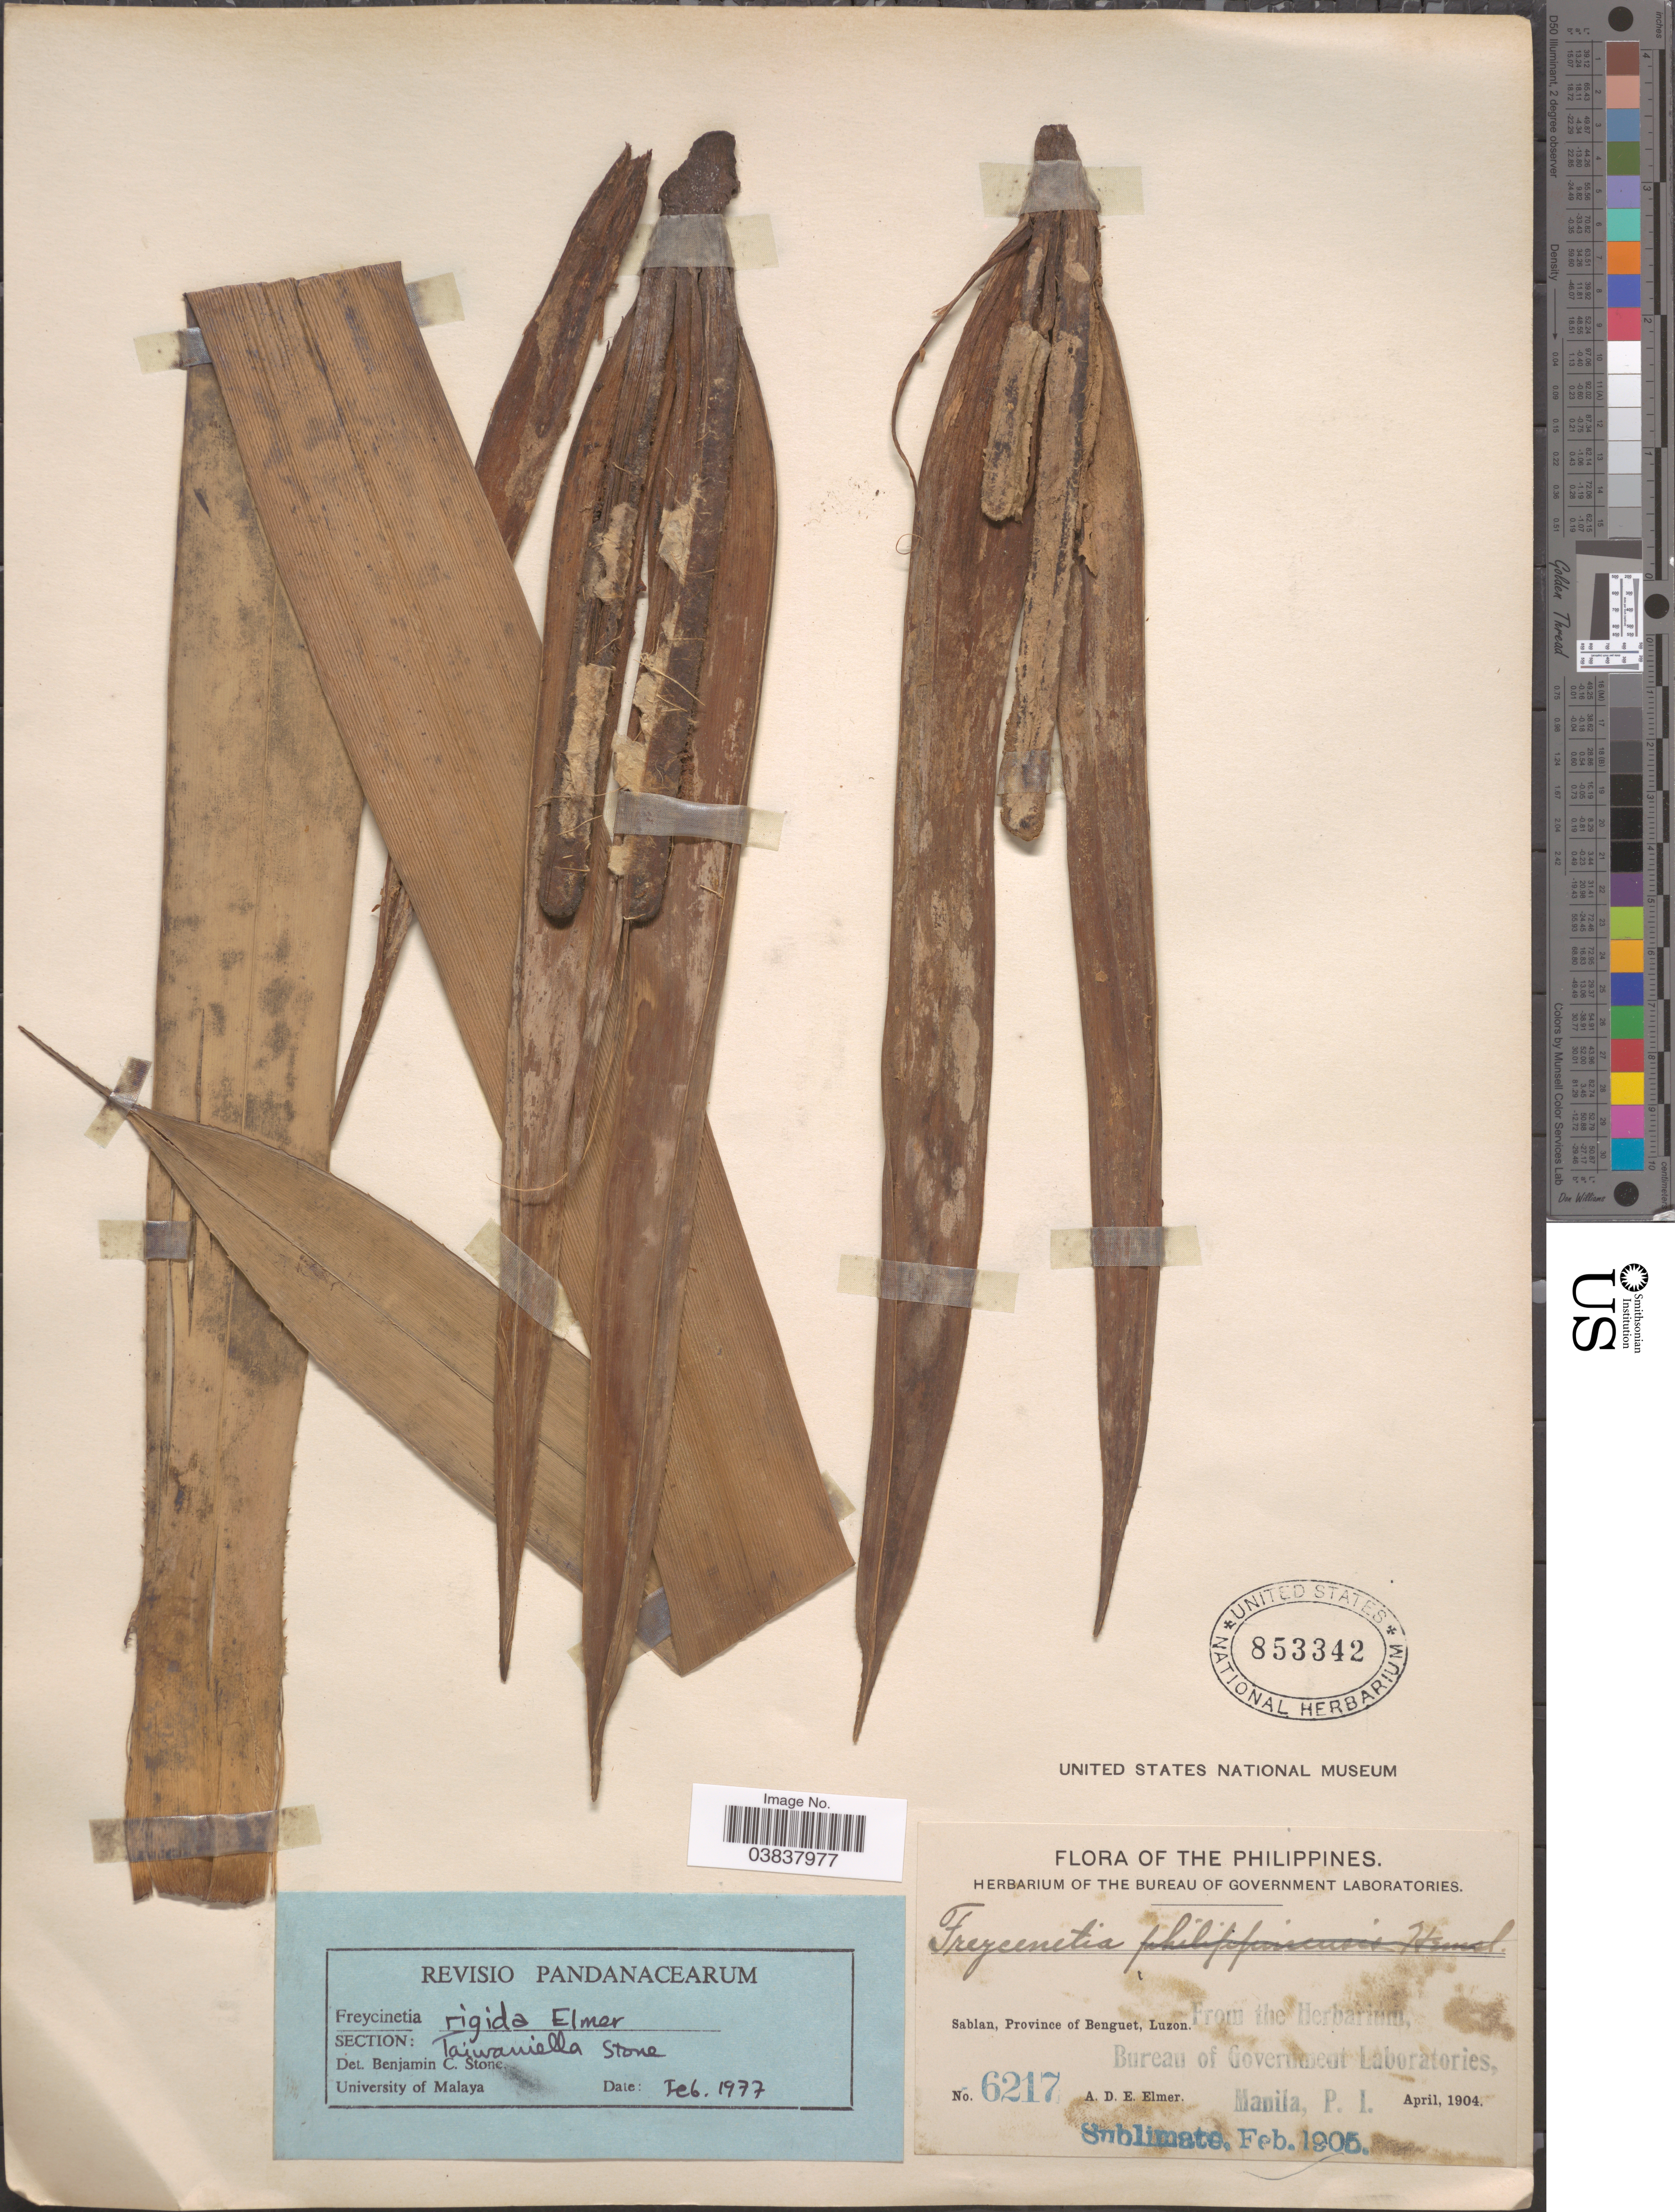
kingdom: Plantae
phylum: Tracheophyta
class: Liliopsida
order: Pandanales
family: Pandanaceae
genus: Freycinetia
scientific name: Freycinetia rigida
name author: Elmer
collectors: A. D. E. Elmer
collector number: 6217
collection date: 1904-04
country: Philippines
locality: Sablan, Province of Benguet, Luzon.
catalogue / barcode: US 853342